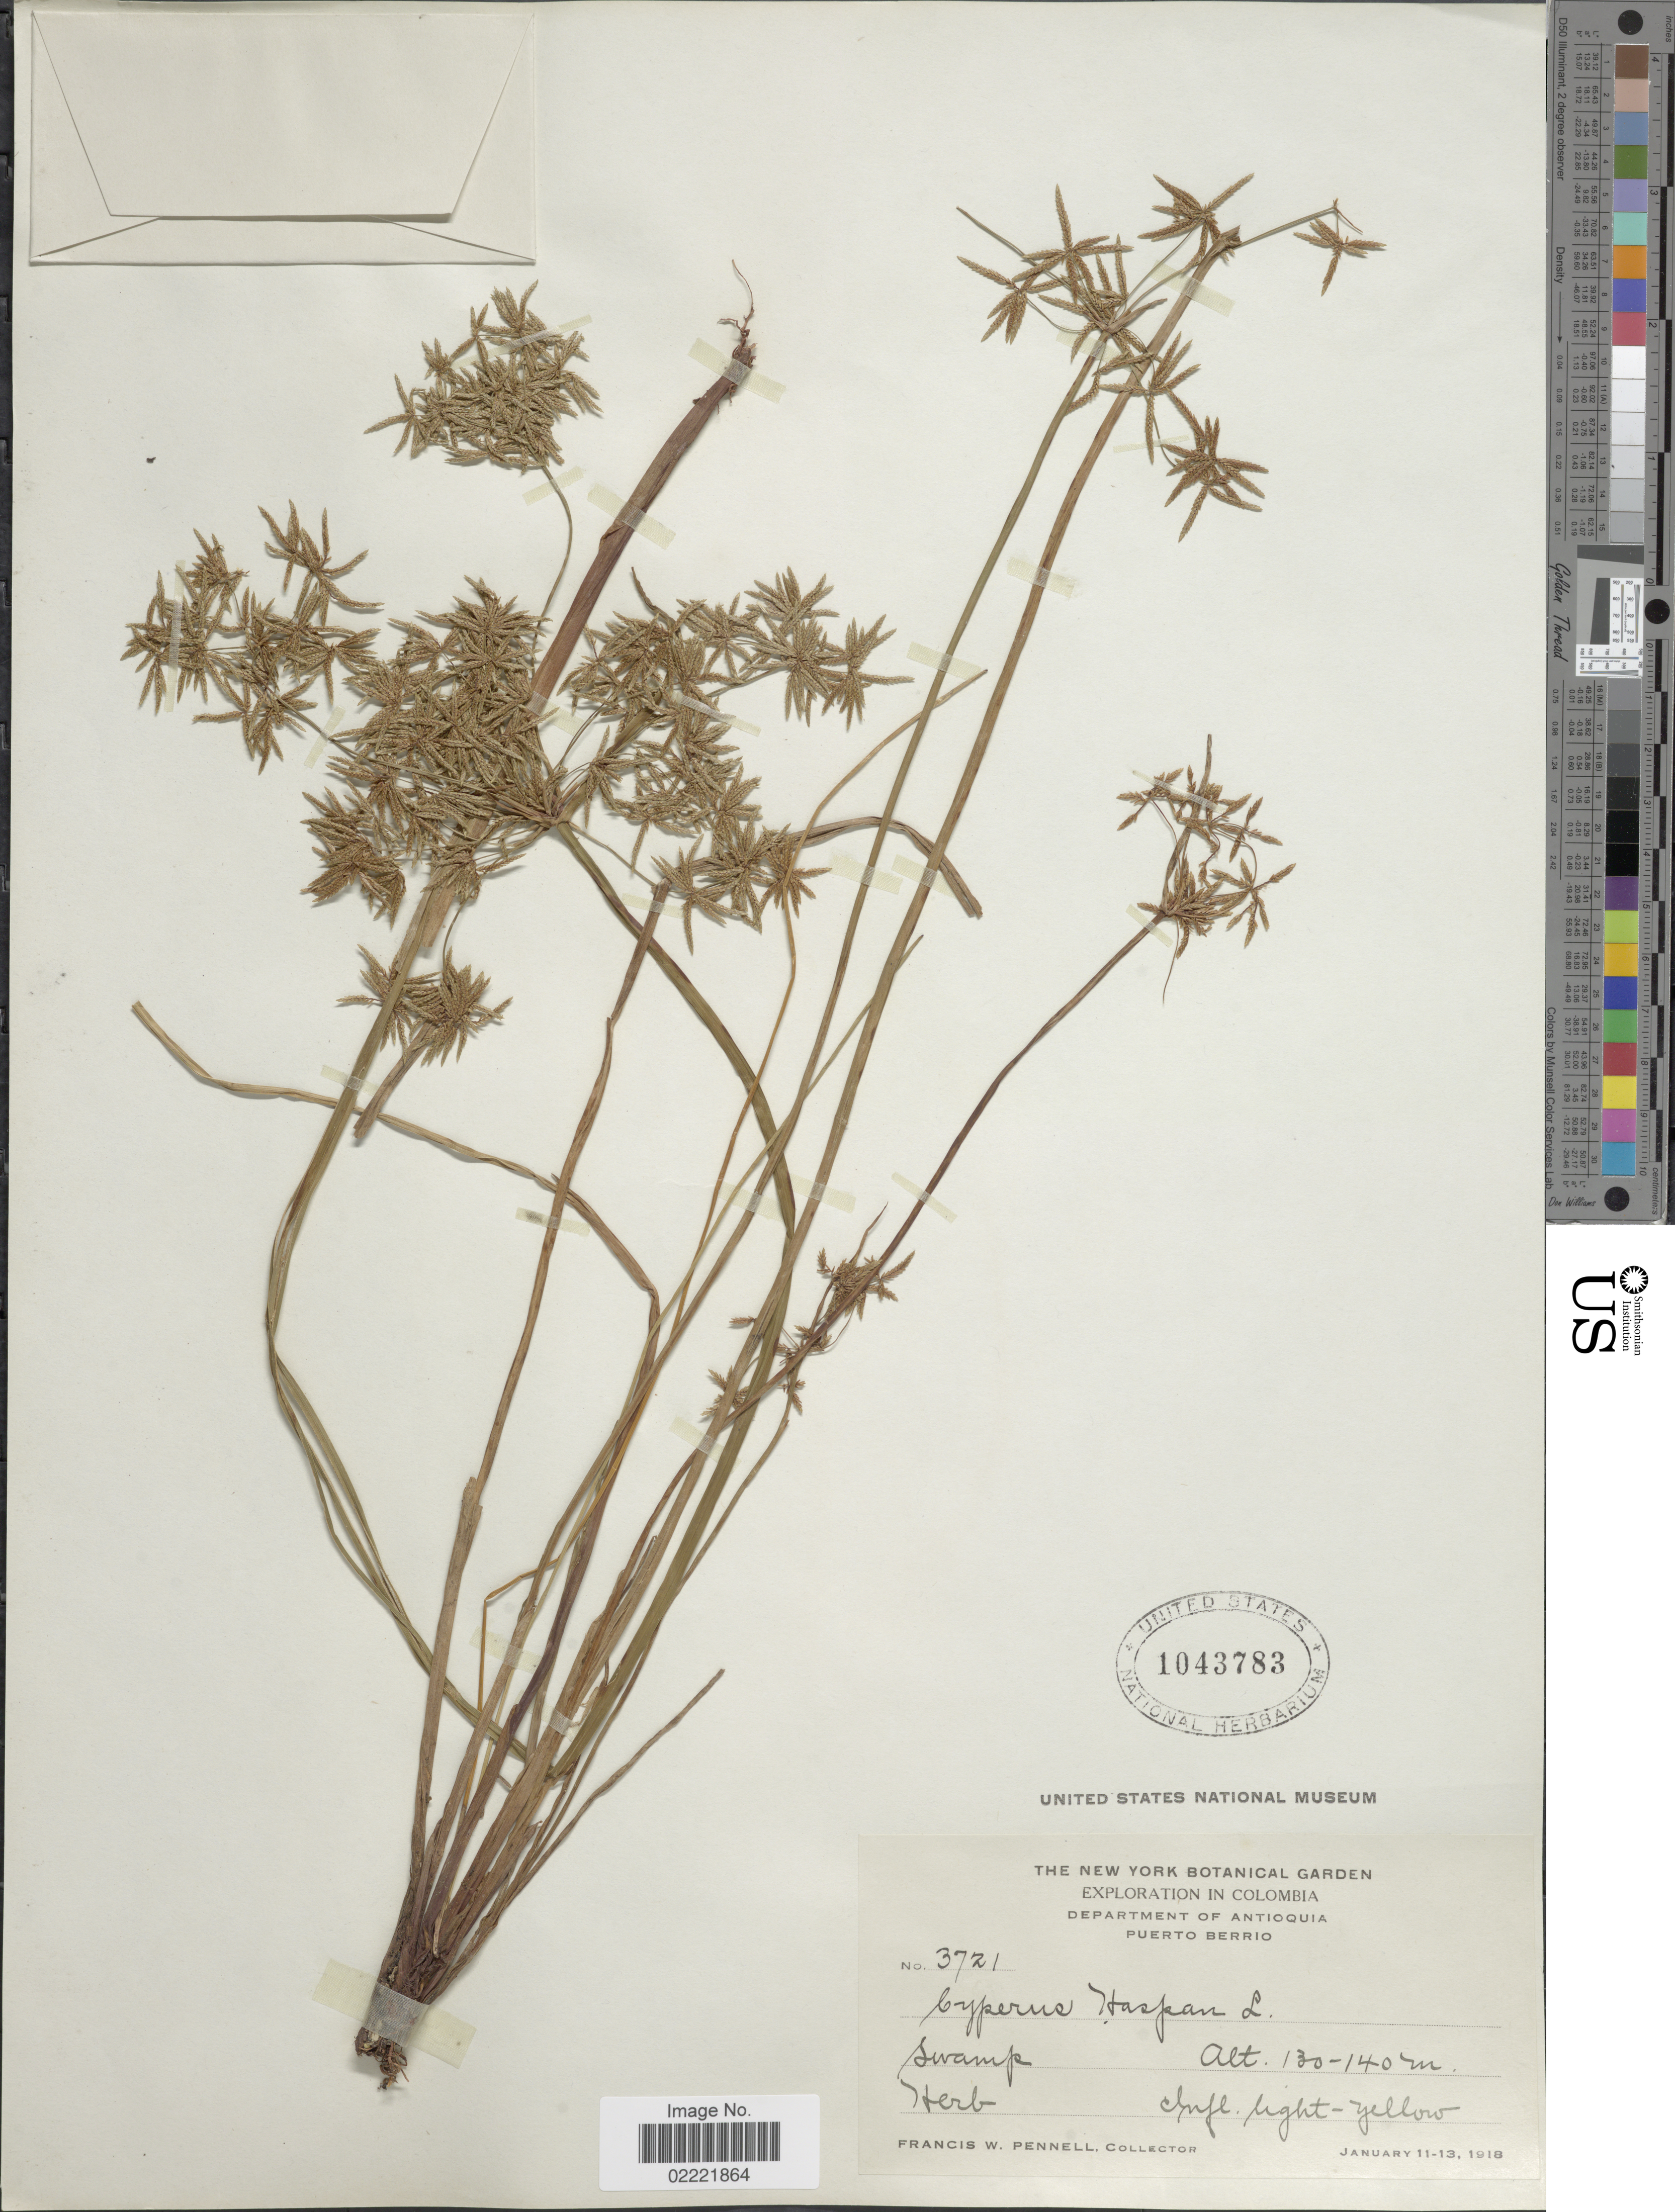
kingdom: Plantae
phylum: Tracheophyta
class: Liliopsida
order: Poales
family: Cyperaceae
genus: Cyperus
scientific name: Cyperus haspan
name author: L.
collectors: F. W. Pennell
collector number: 3721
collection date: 1918-01-11/1918-01-13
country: Colombia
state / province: Antioquia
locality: Puerto Berrio, swamp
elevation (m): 130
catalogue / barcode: US 1043783